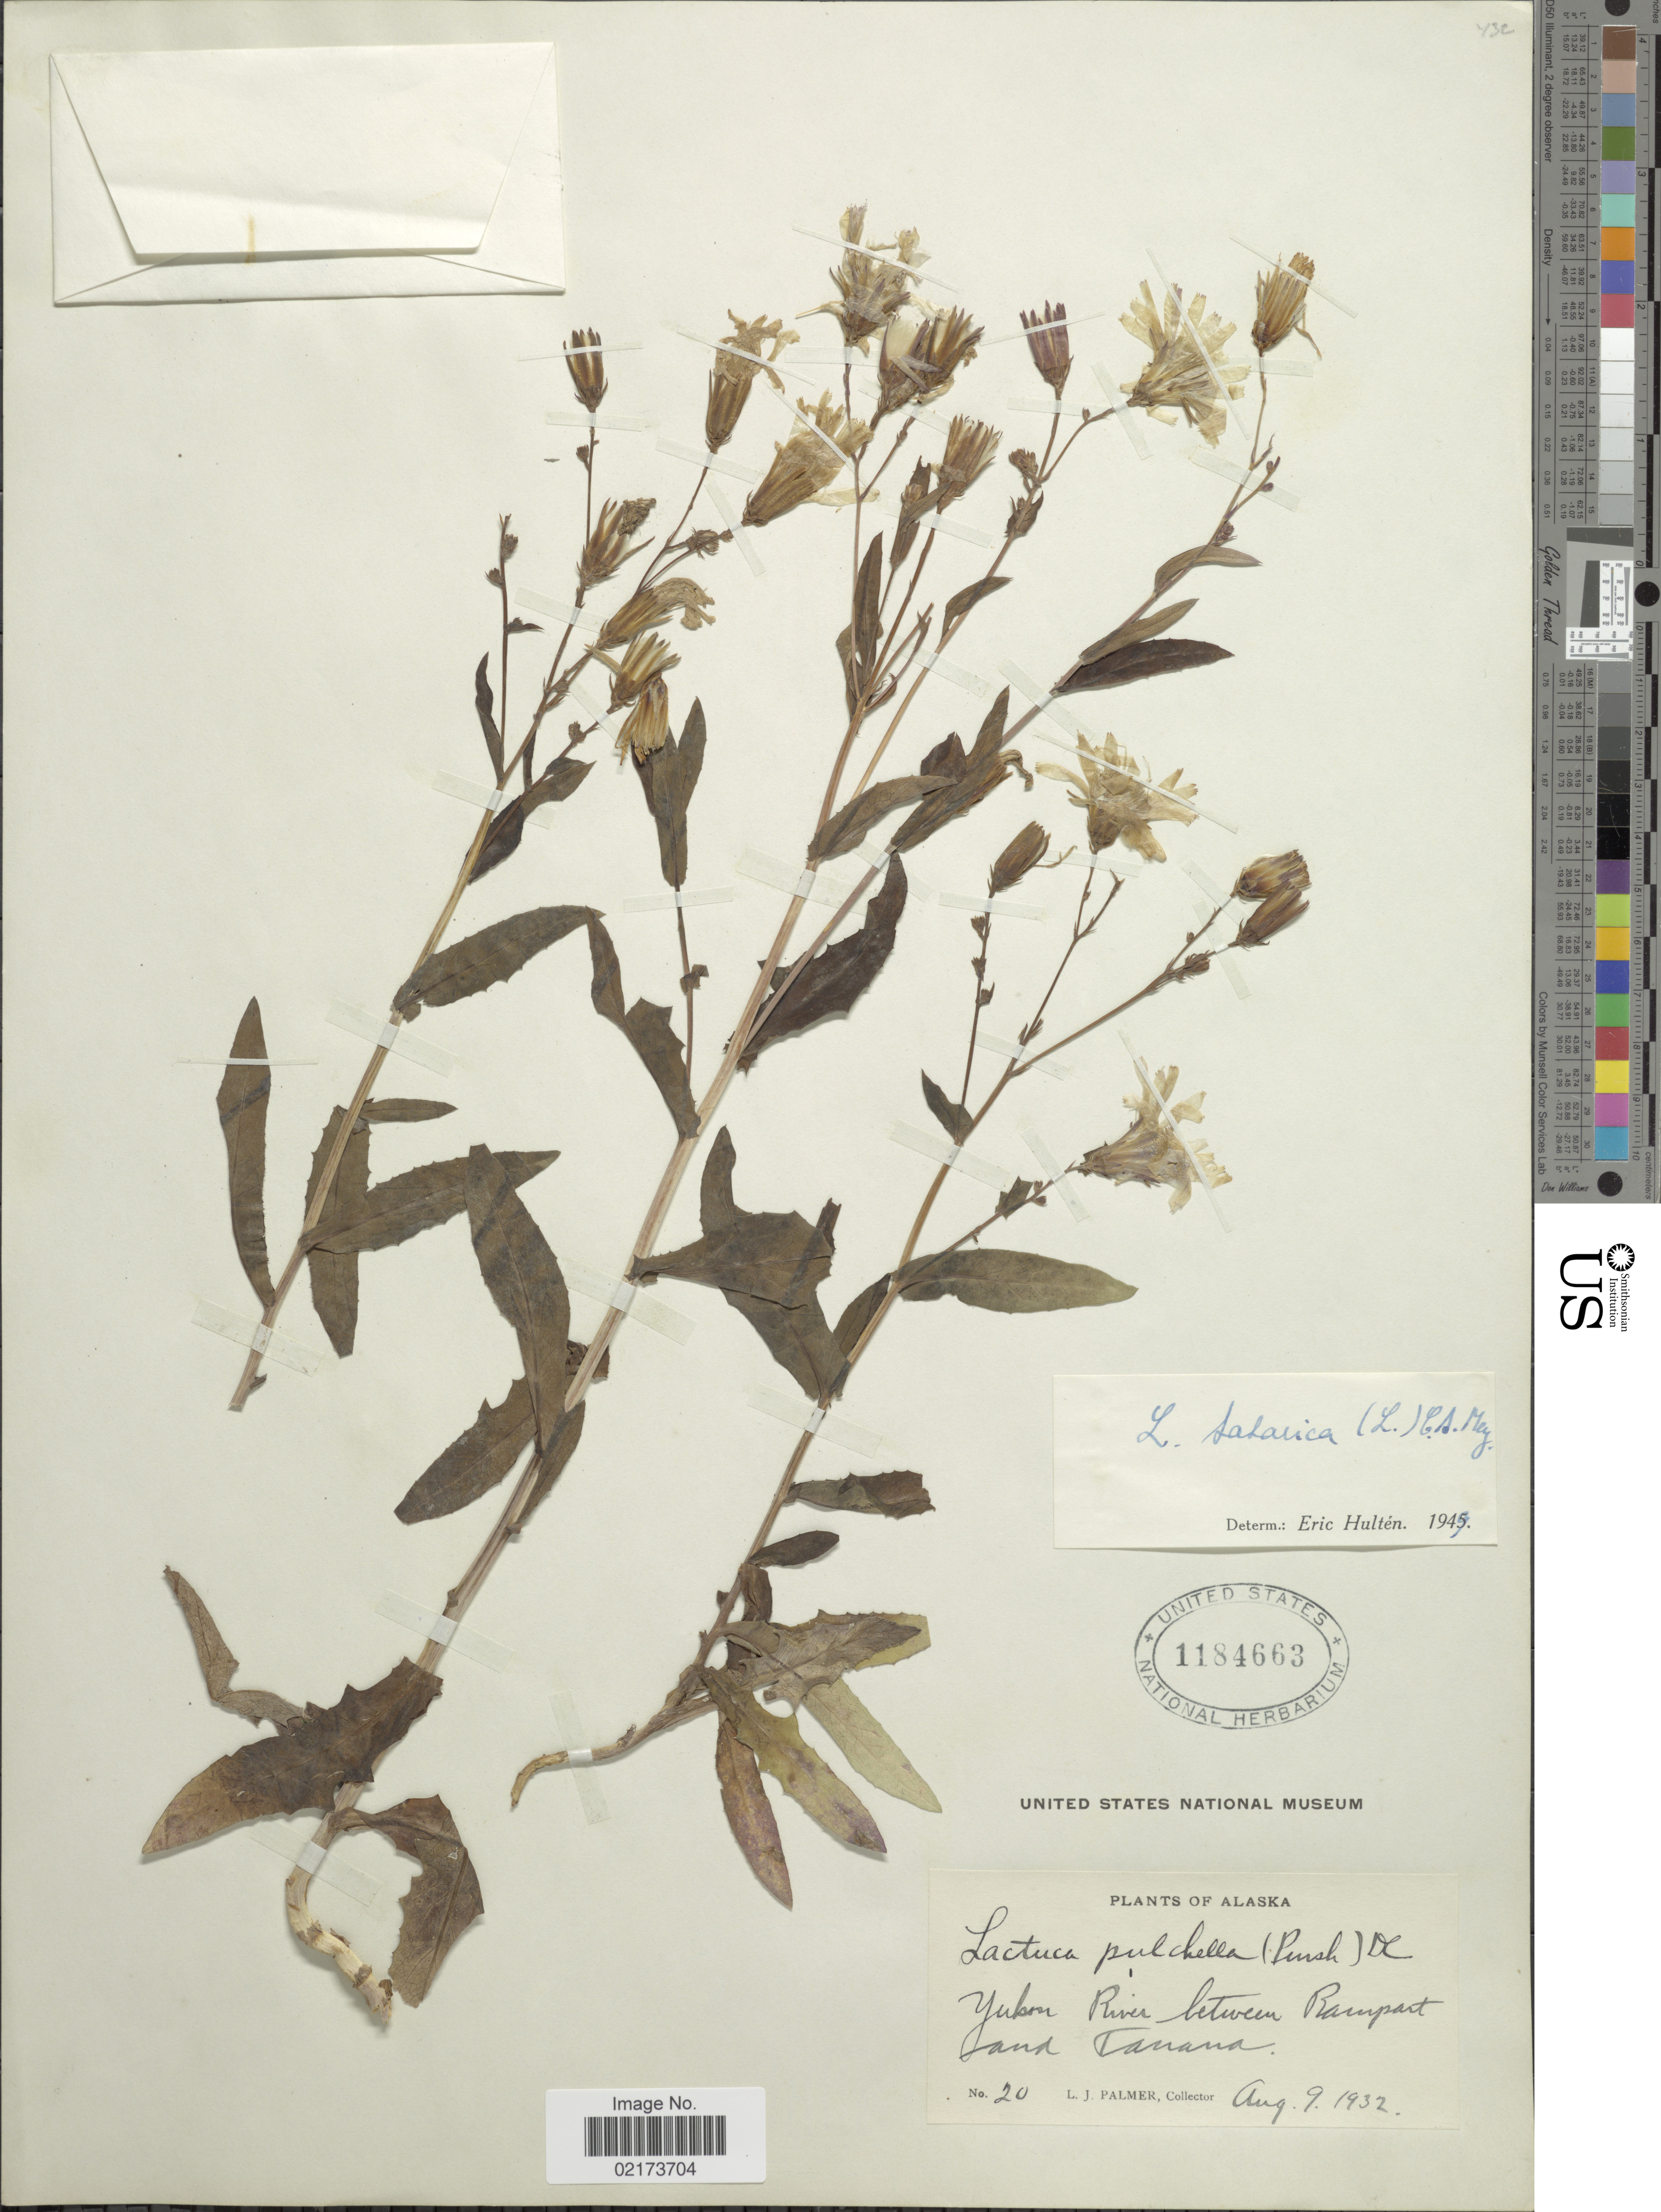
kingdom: Plantae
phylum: Tracheophyta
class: Magnoliopsida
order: Asterales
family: Asteraceae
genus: Lactuca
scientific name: Lactuca tatarica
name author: (L.) C.A. Mey.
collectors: L. J. Palmer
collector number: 20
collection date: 1932-08-09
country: United States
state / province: Alaska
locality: Yukon River between Rampart and Tanana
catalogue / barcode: US 1184663